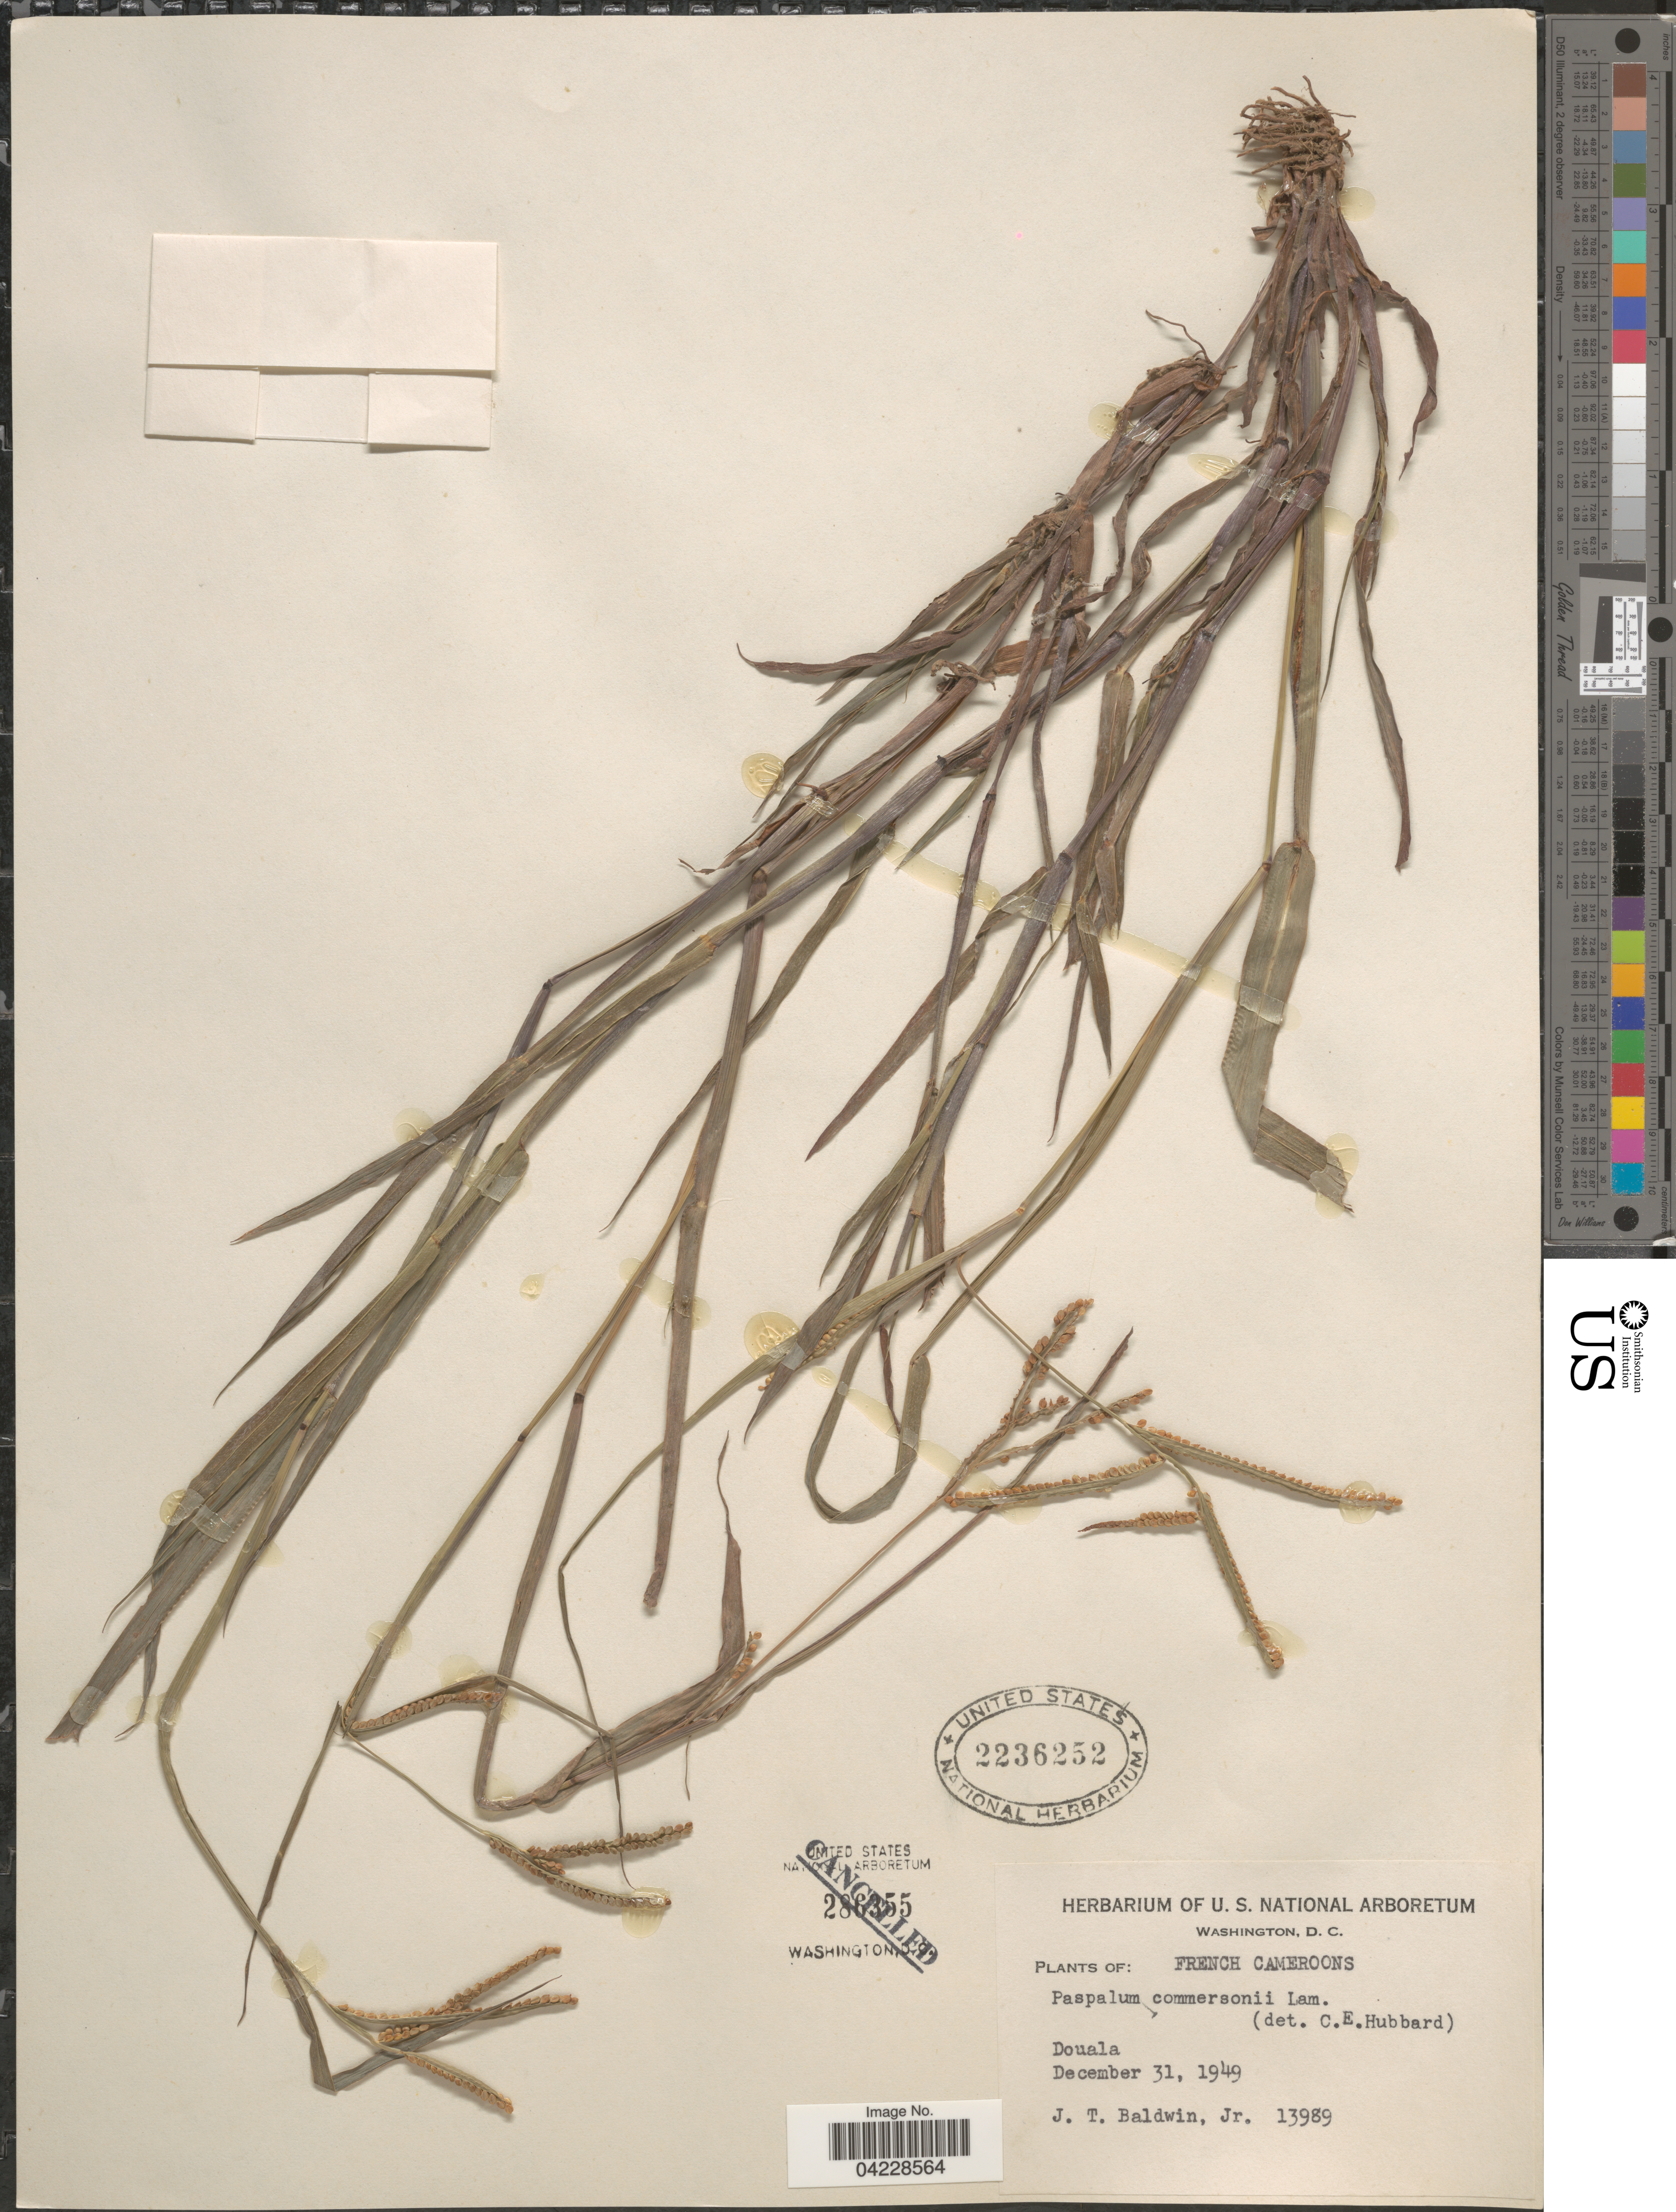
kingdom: Plantae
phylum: Tracheophyta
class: Liliopsida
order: Poales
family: Poaceae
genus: Paspalum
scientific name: Paspalum scrobiculatum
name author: L.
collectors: J. T. Baldwin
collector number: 13989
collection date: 1949-12-31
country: Cameroon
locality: French Cameroons. Douala.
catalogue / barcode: US 2236252